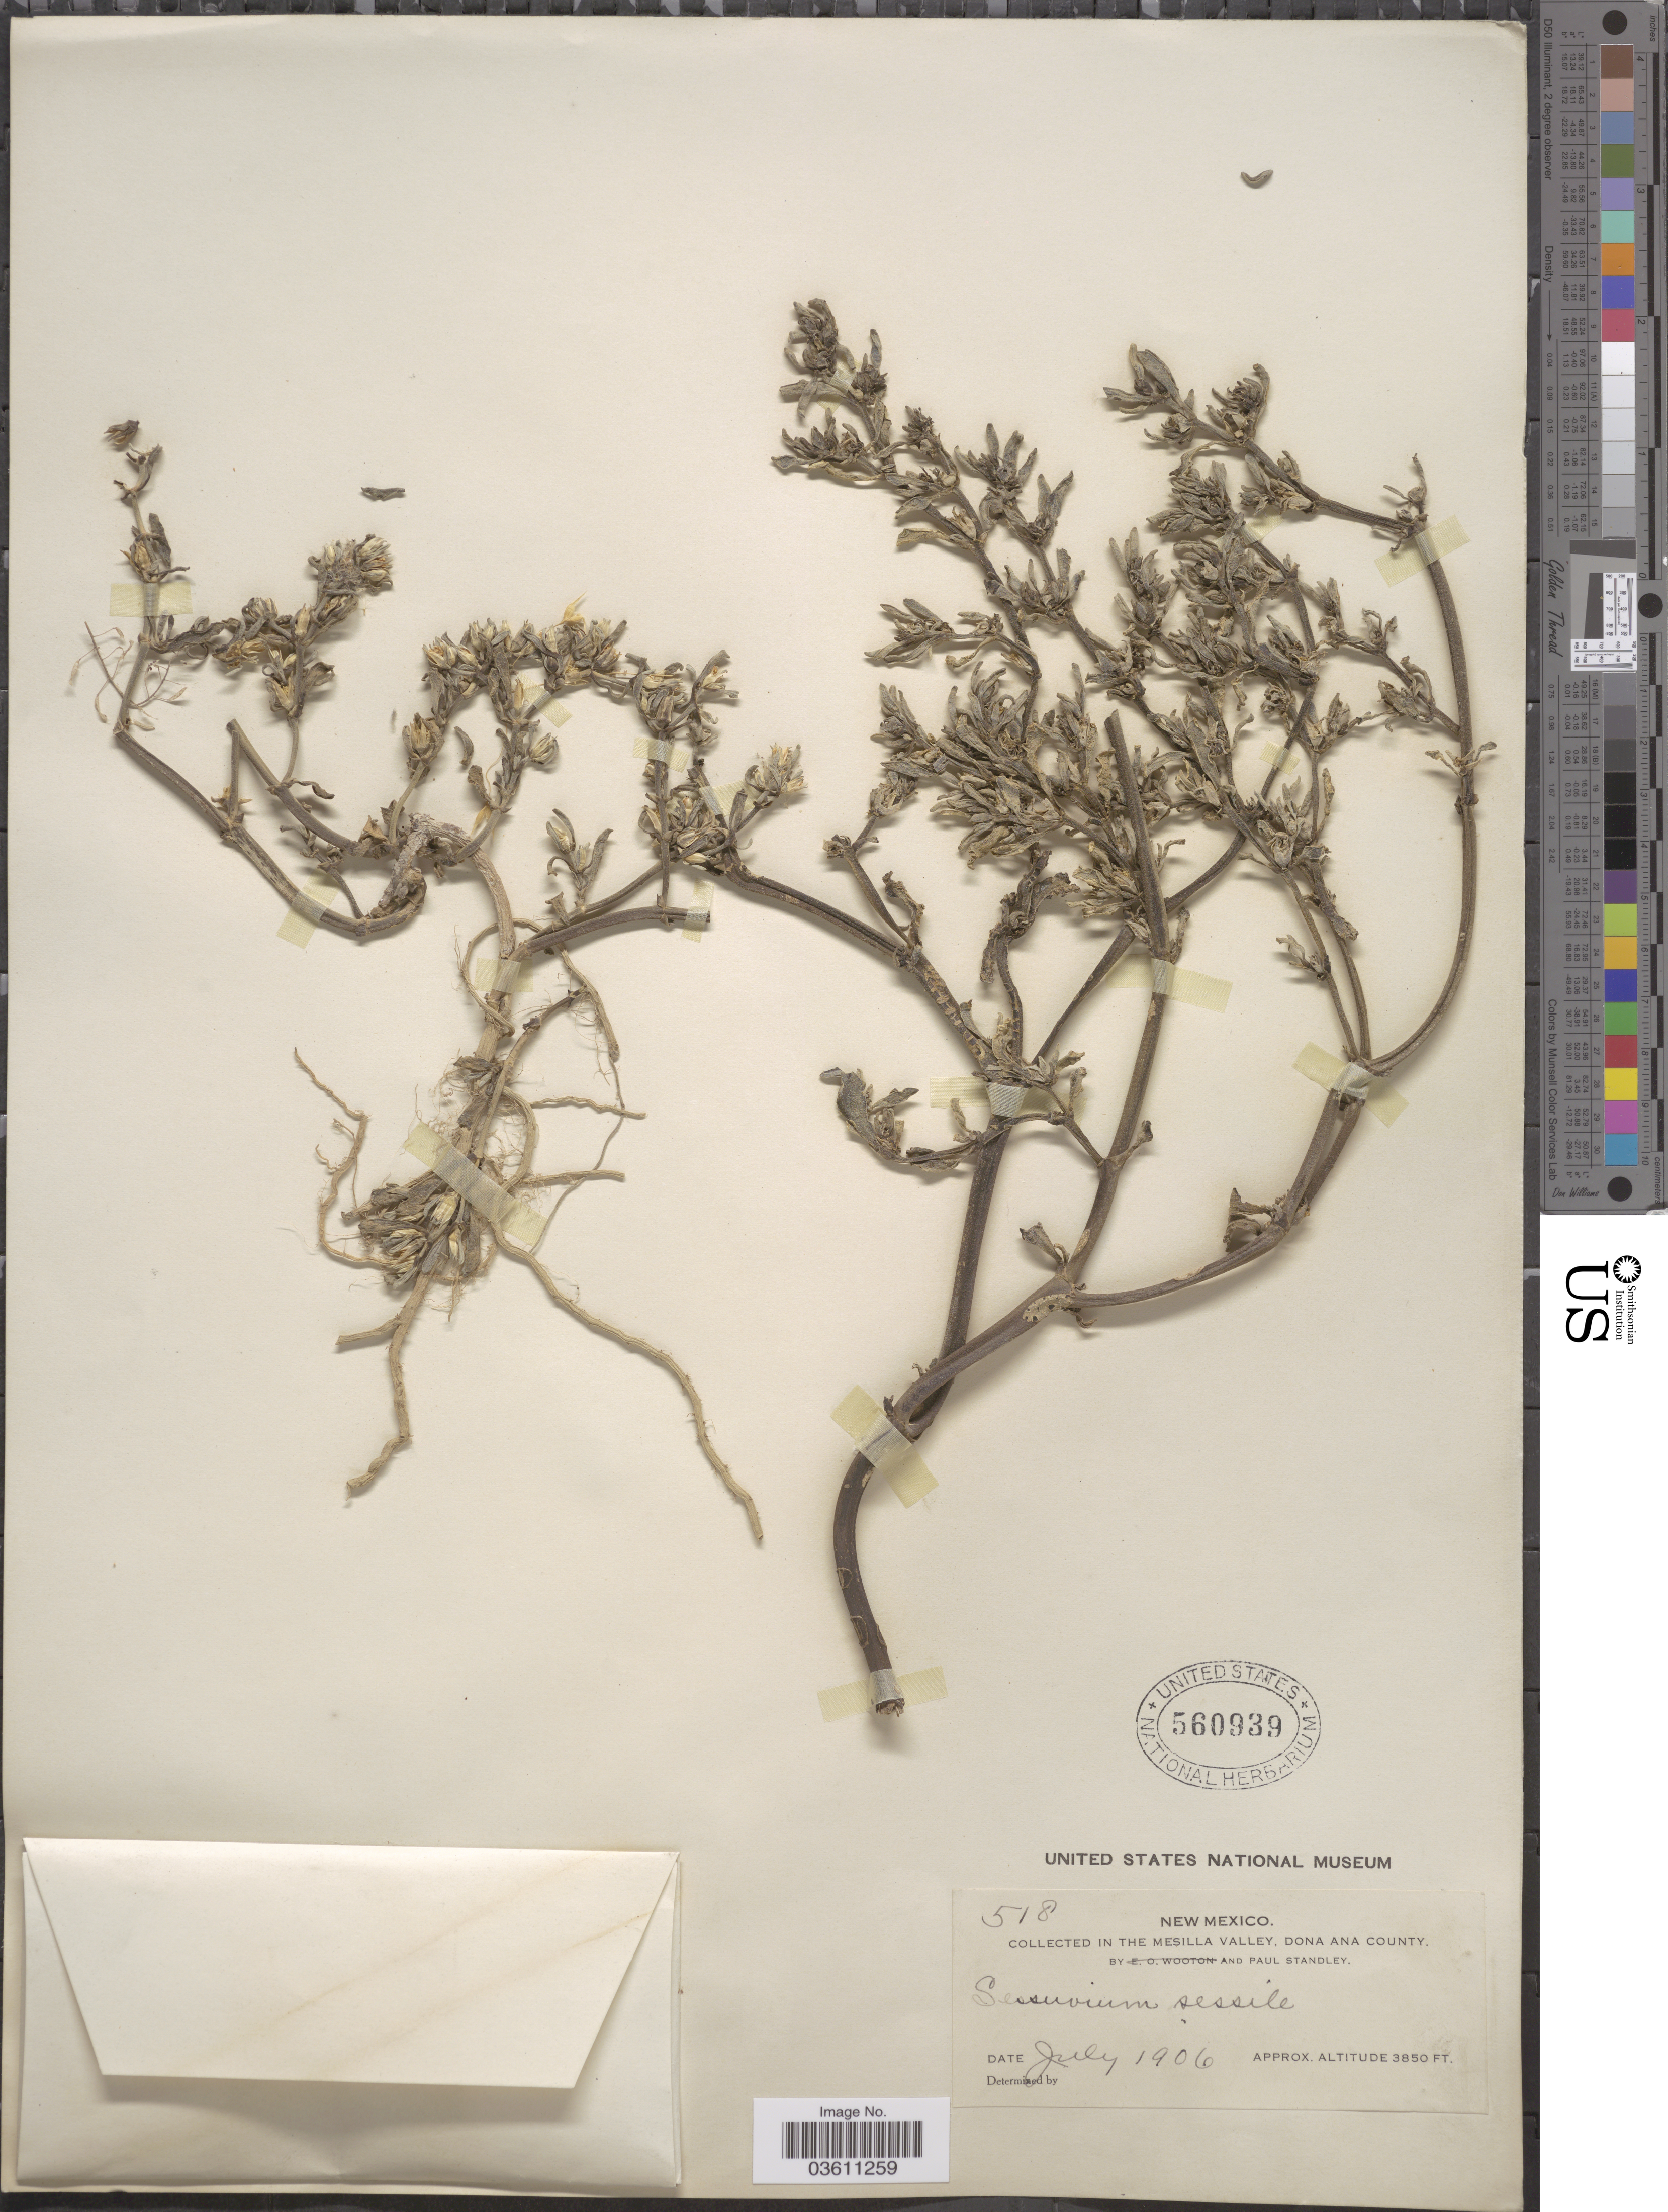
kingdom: Plantae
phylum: Tracheophyta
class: Magnoliopsida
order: Caryophyllales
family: Aizoaceae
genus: Sesuvium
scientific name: Sesuvium revolutifolium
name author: Ortega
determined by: Strong, Mark T., (BOT), Smithsonian Institution - National Museum of Natural History (UNITED STATES)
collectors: P. C. Standley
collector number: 518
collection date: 1906-07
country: United States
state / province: New Mexico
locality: Mesilla Valley, Dona Ana County.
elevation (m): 1173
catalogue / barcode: US 560939